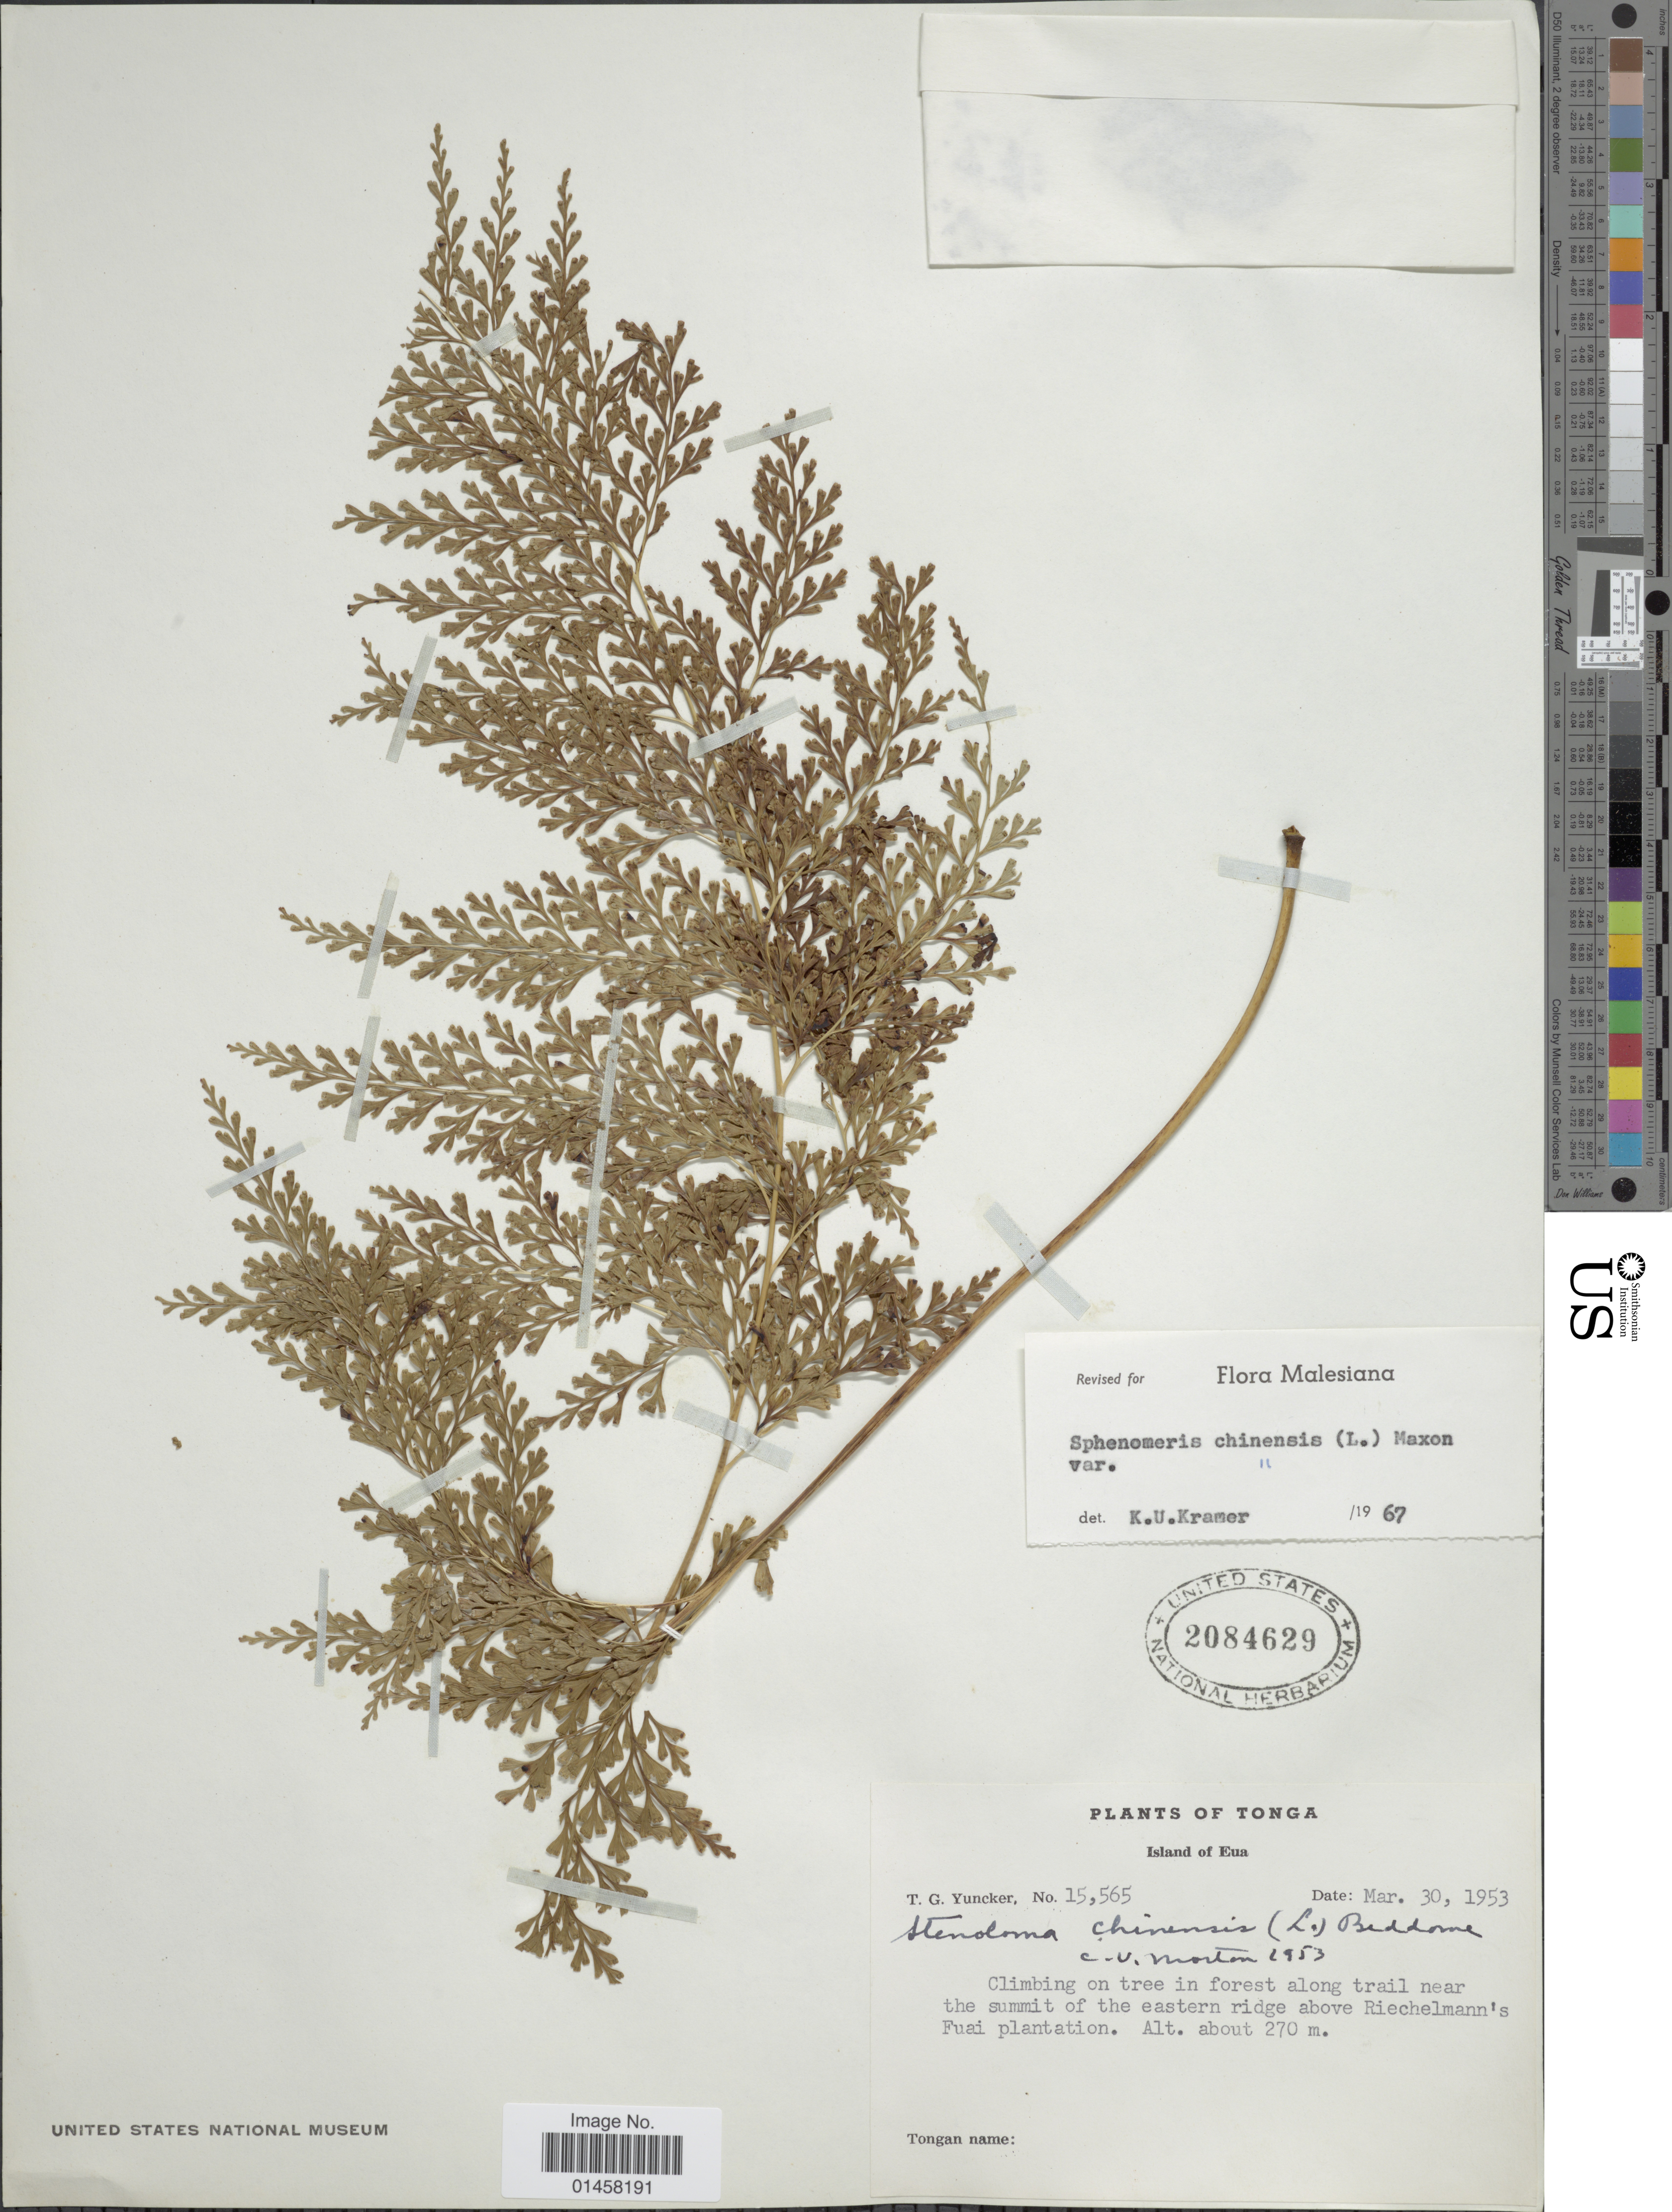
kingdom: Plantae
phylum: Tracheophyta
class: Polypodiopsida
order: Polypodiales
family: Lindsaeaceae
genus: Sphenomeris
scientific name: Sphenomeris chinensis var. chinensis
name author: (L.) Maxon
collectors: T. G. Yuncker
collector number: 15565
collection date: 1953-03-30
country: Tonga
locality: Island of Eua. Along trail near the summit of the eastern ridge above Riechelmann's Fuai plantation.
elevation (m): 270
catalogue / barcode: US 2084629